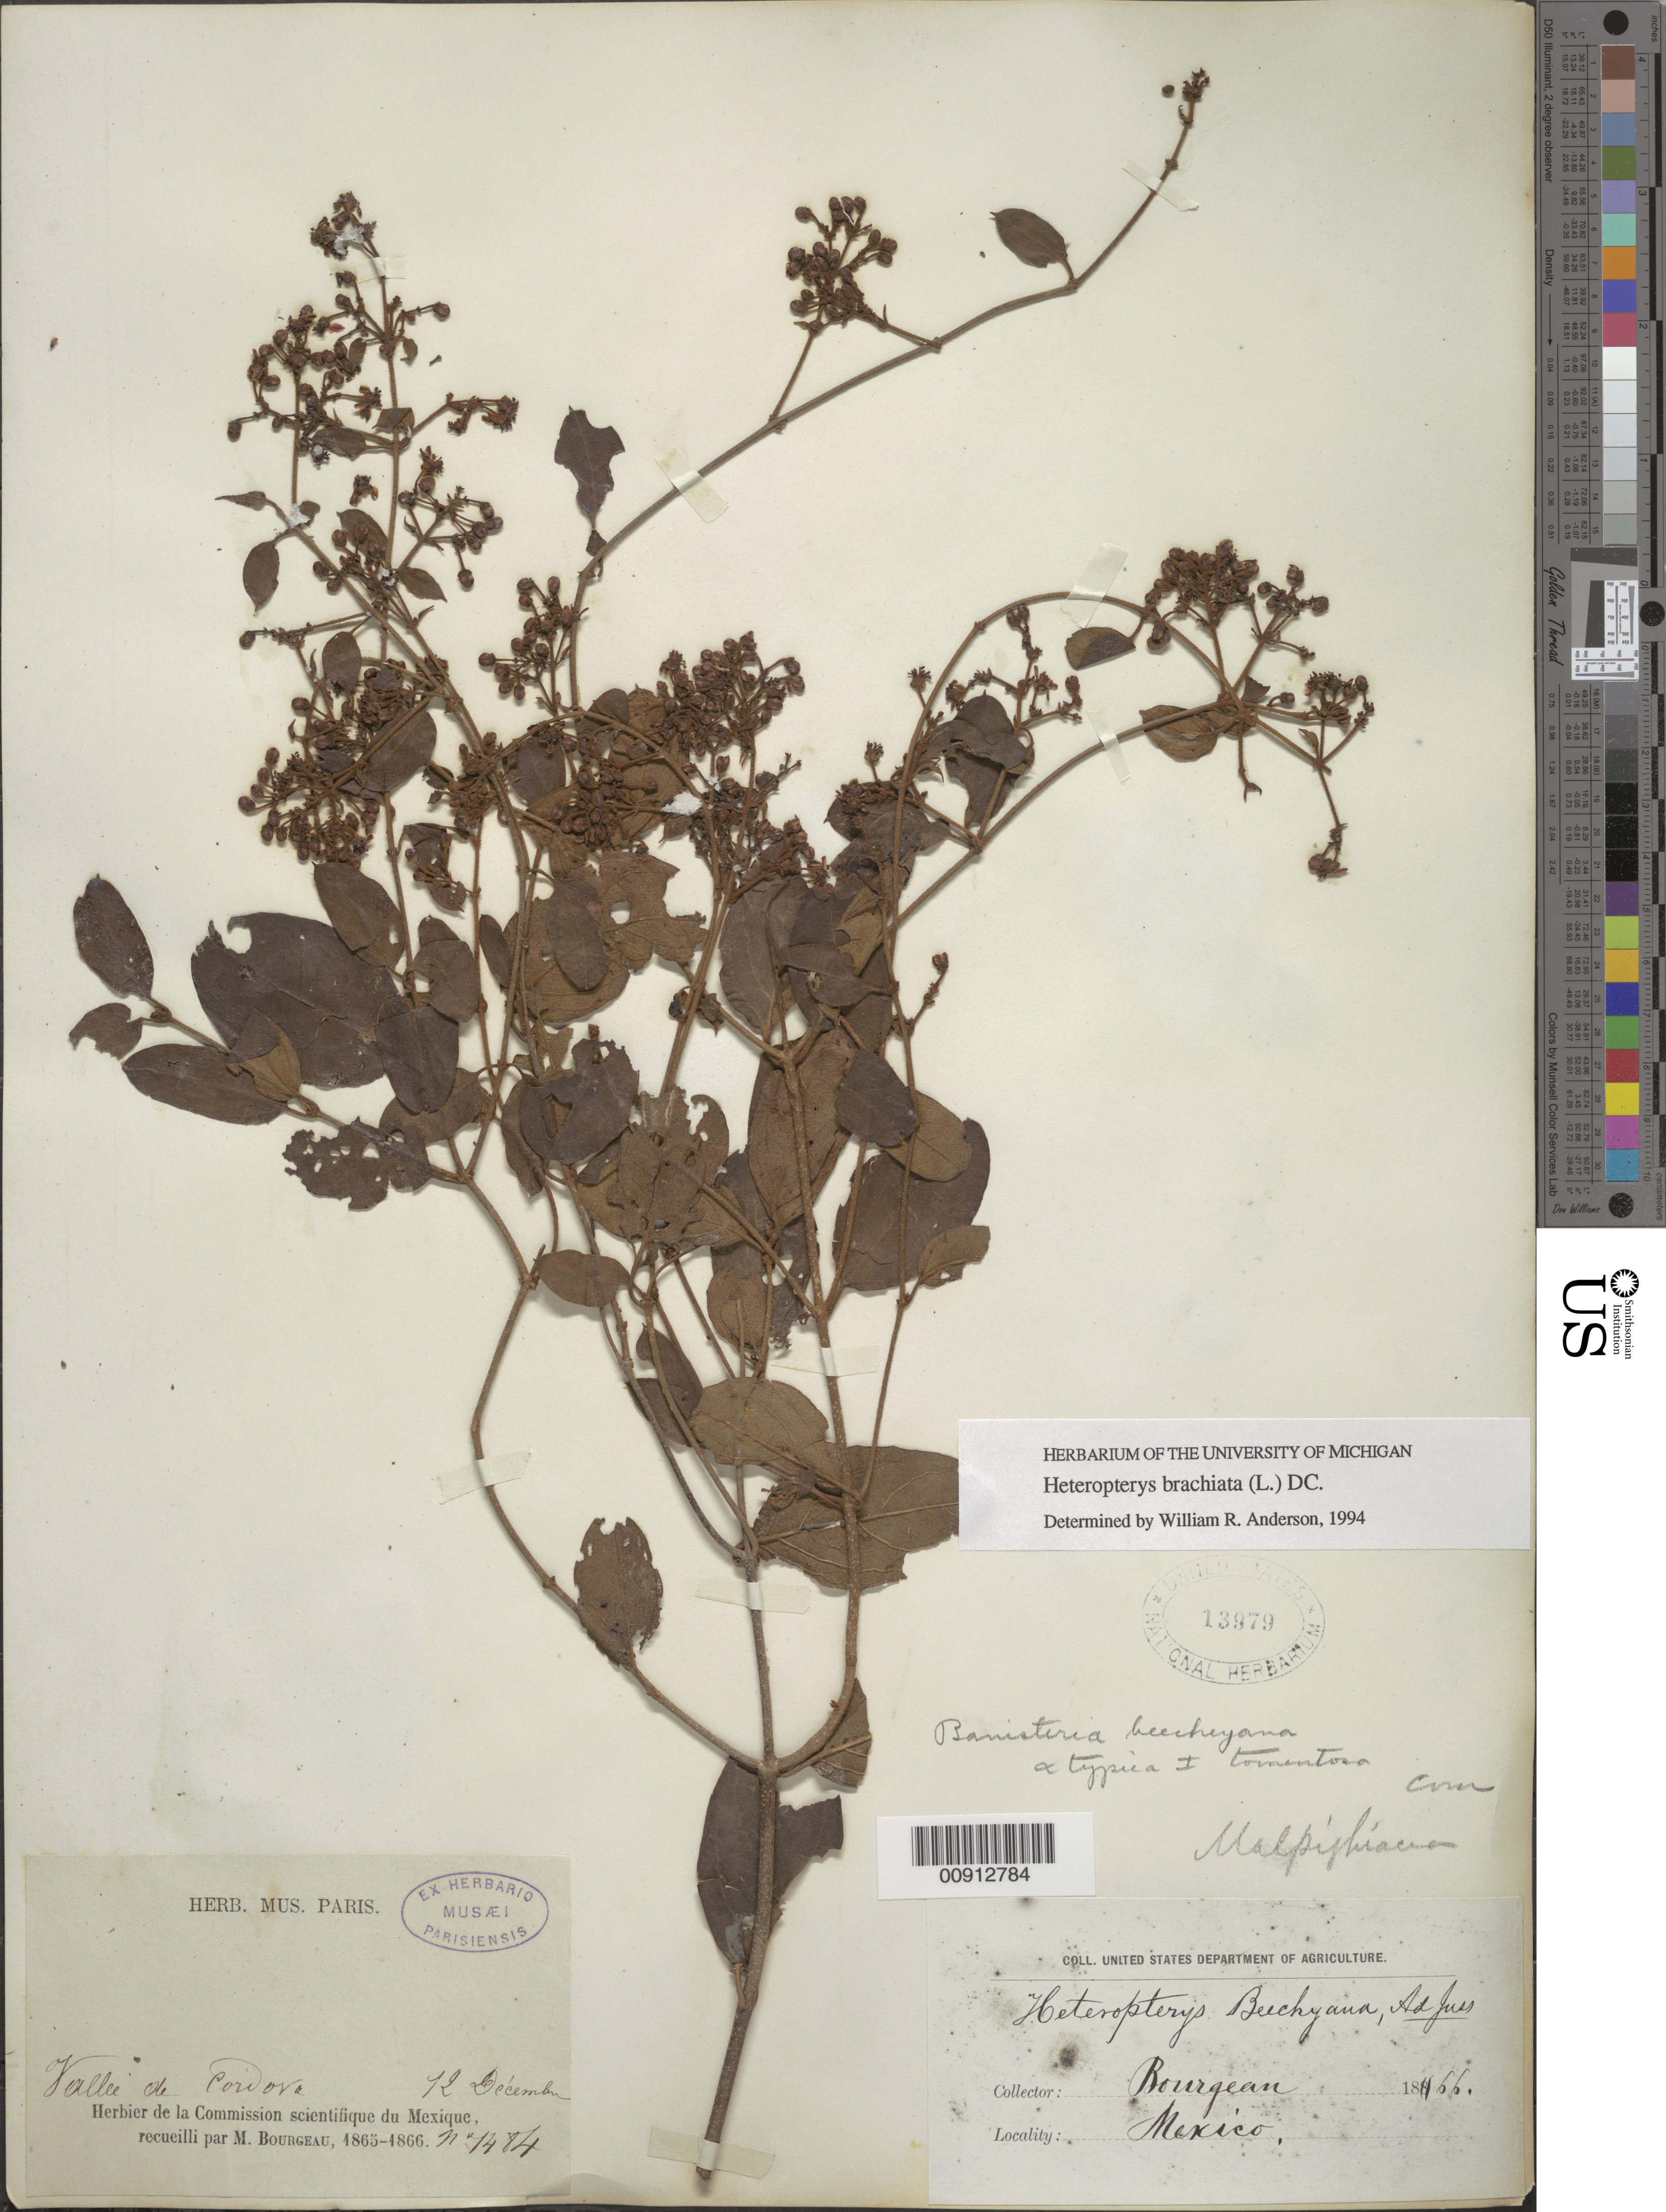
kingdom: Plantae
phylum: Tracheophyta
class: Magnoliopsida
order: Malpighiales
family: Malpighiaceae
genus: Heteropterys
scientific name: Heteropterys brachiata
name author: (L.) DC.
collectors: E. Bourgeau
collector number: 1484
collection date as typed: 12 Dec 1866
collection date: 1866-12-12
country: Mexico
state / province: Veracruz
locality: Vallée de Cordova.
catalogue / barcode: US 13979